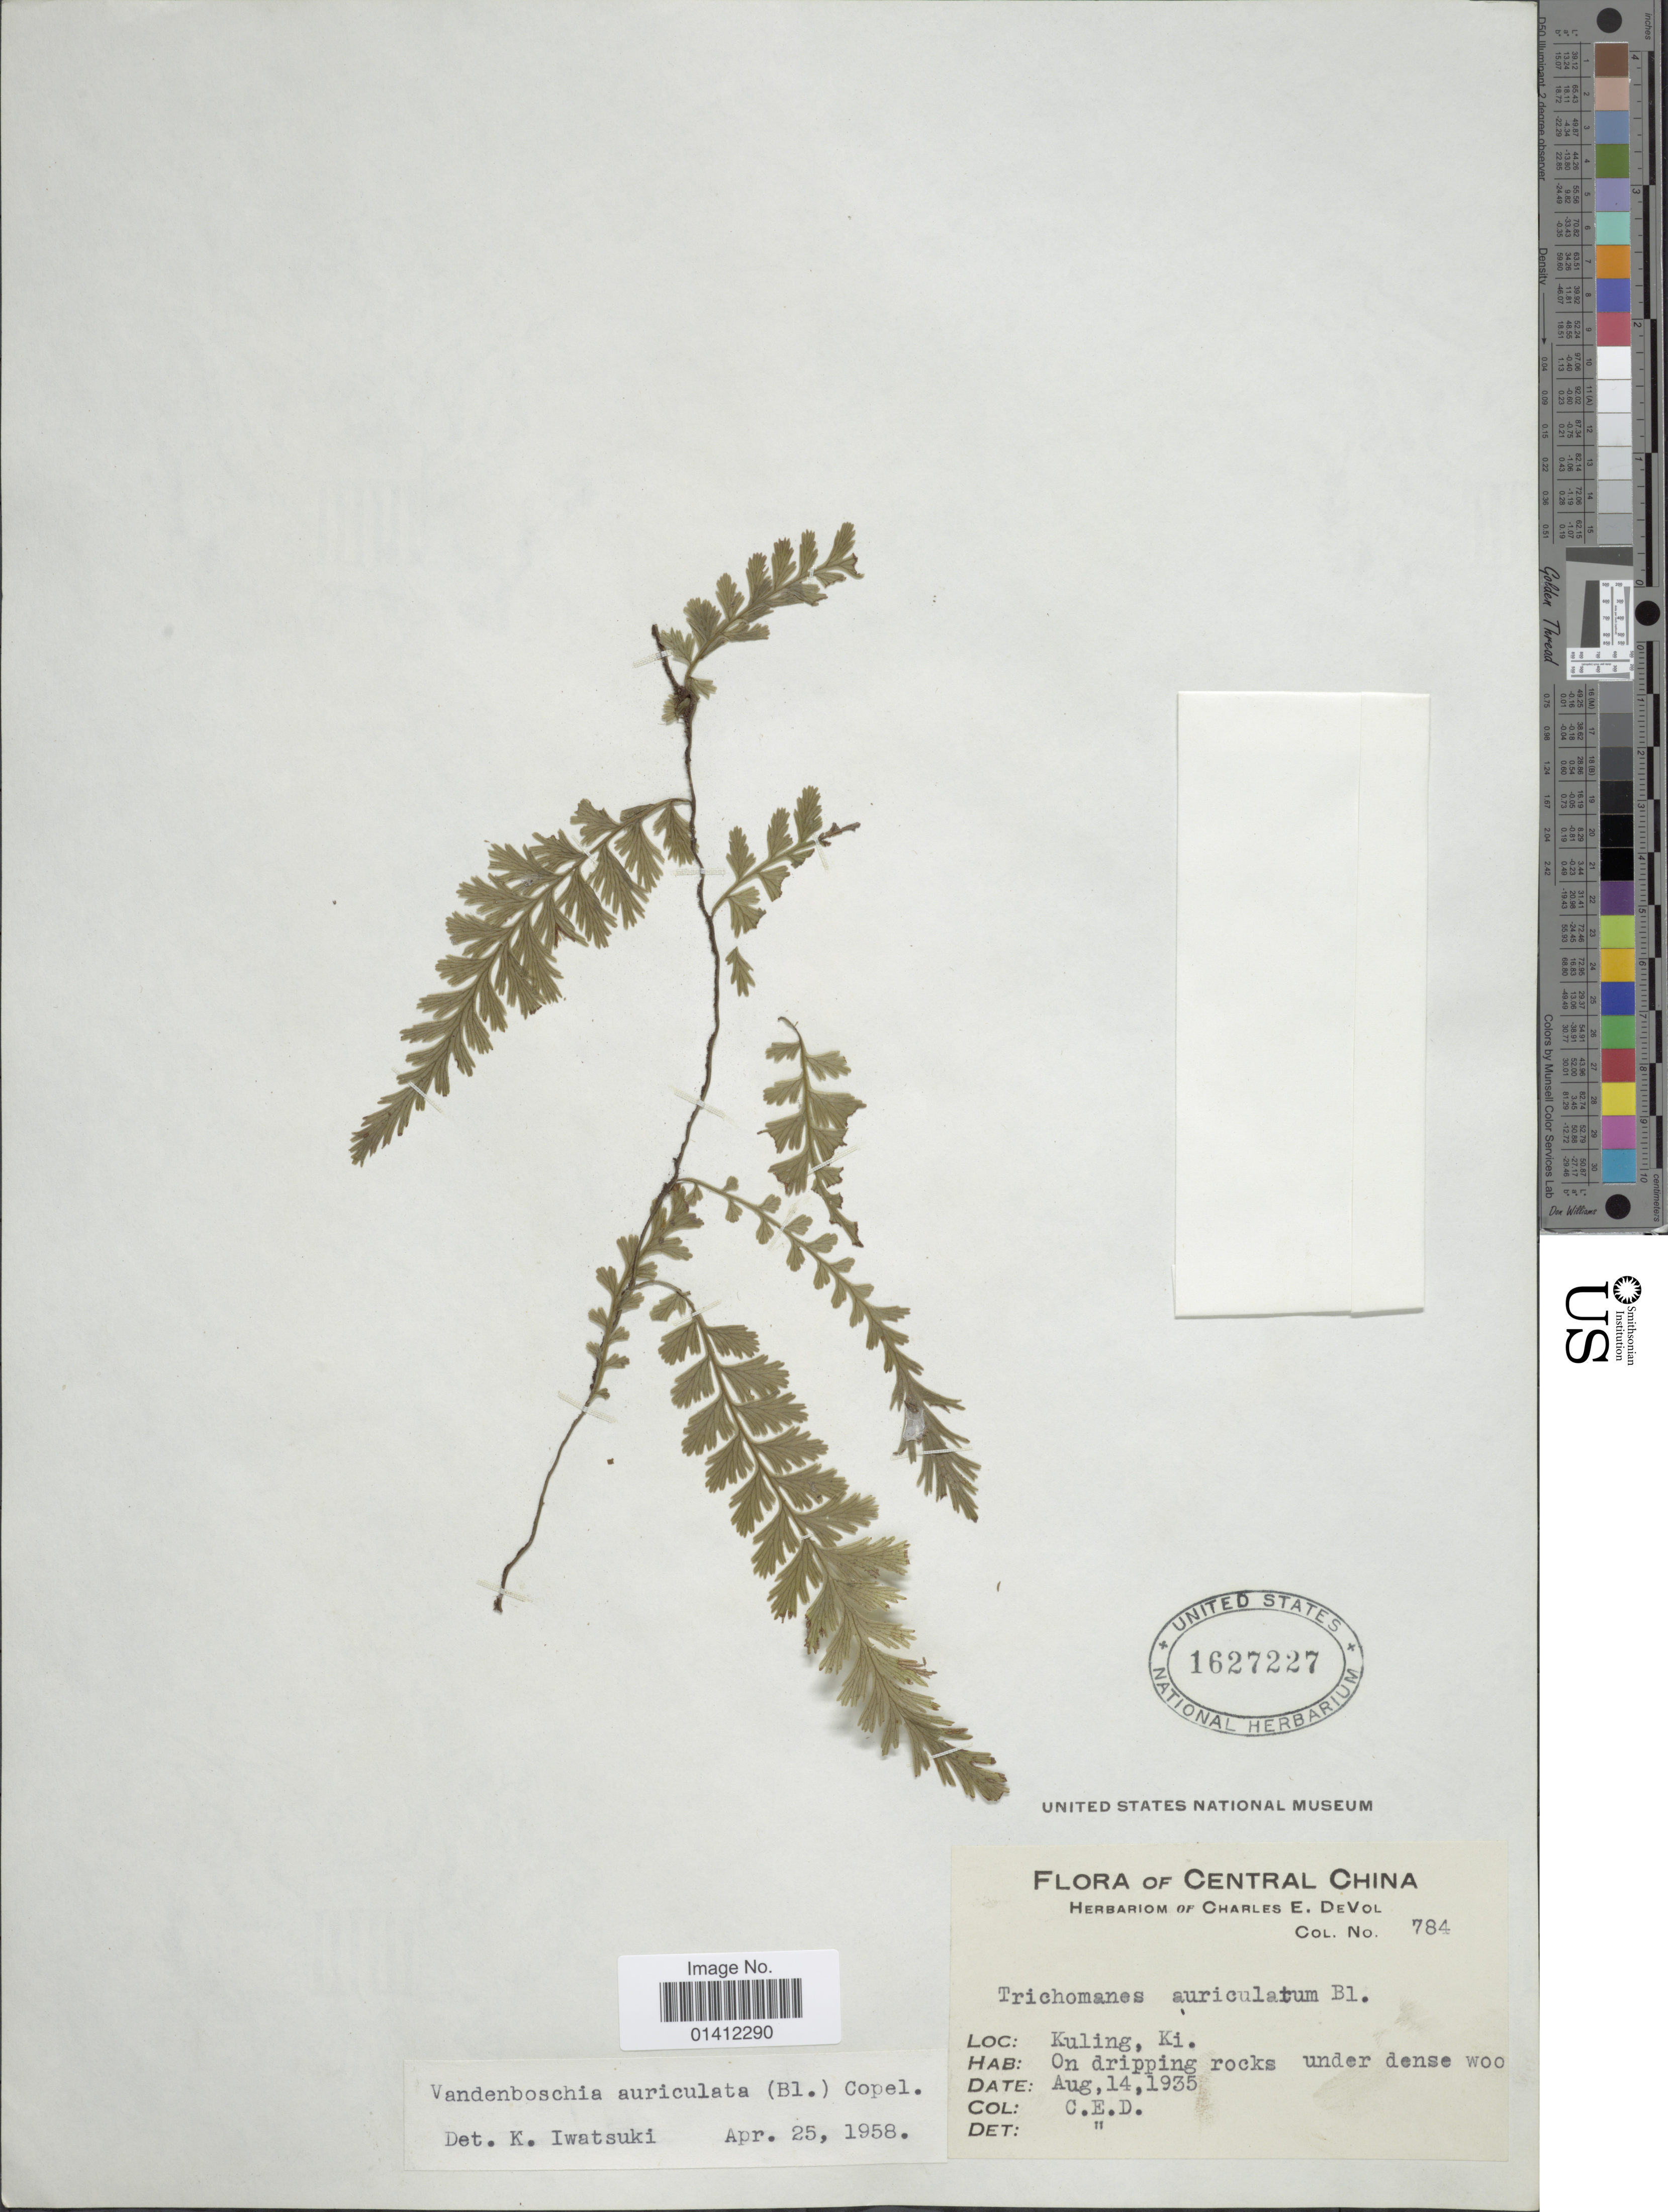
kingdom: Plantae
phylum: Tracheophyta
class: Polypodiopsida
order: Hymenophyllales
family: Hymenophyllaceae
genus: Vandenboschia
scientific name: Vandenboschia auriculata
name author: (Blume) Copel.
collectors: C. E. De Vol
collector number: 784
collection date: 1935-08-14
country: China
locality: Central China. Kuling, Ki. On dripping rocks under dense woo [interpreted]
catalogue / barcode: US 1627227